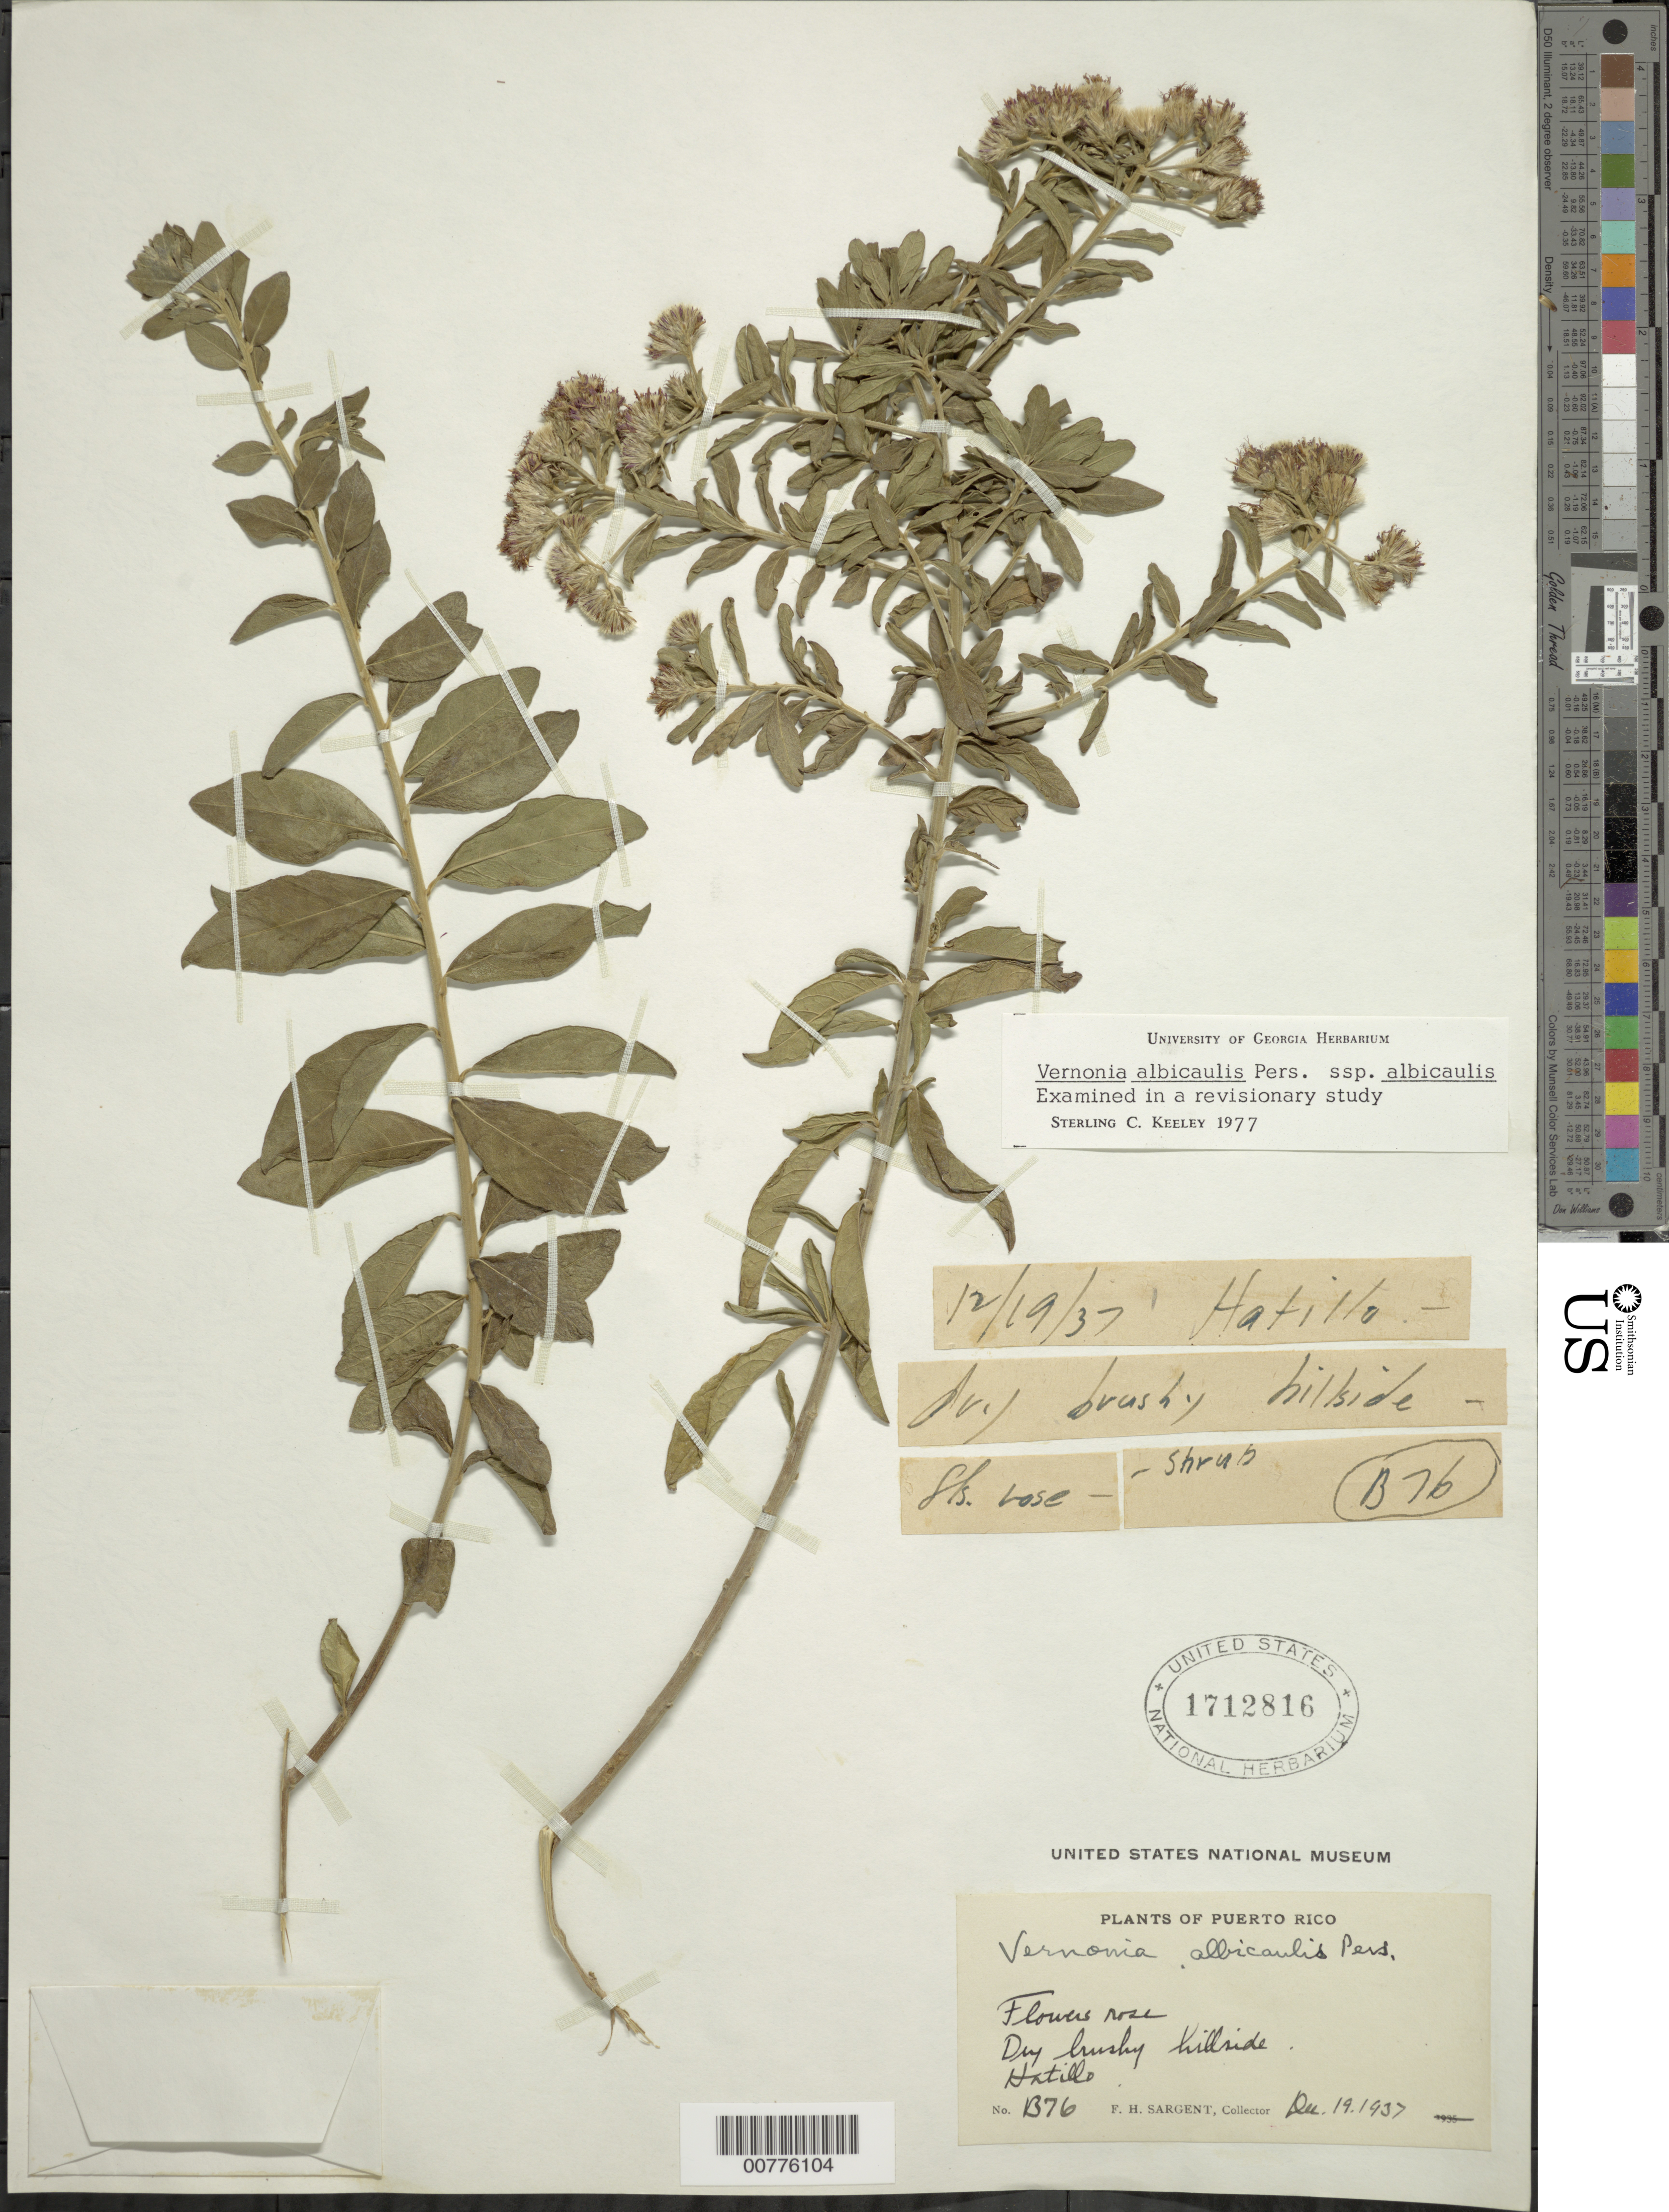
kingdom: Plantae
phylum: Tracheophyta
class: Magnoliopsida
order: Asterales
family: Asteraceae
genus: Lepidaploa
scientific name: Lepidaploa glabra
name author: (Willd.) H. Rob.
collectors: F. H. Sargent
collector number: B76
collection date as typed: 19 Dec 1937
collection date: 1937-12-19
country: Puerto Rico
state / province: Hatillo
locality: Hatillo. Dry brushy hillside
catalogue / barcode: US 1712816